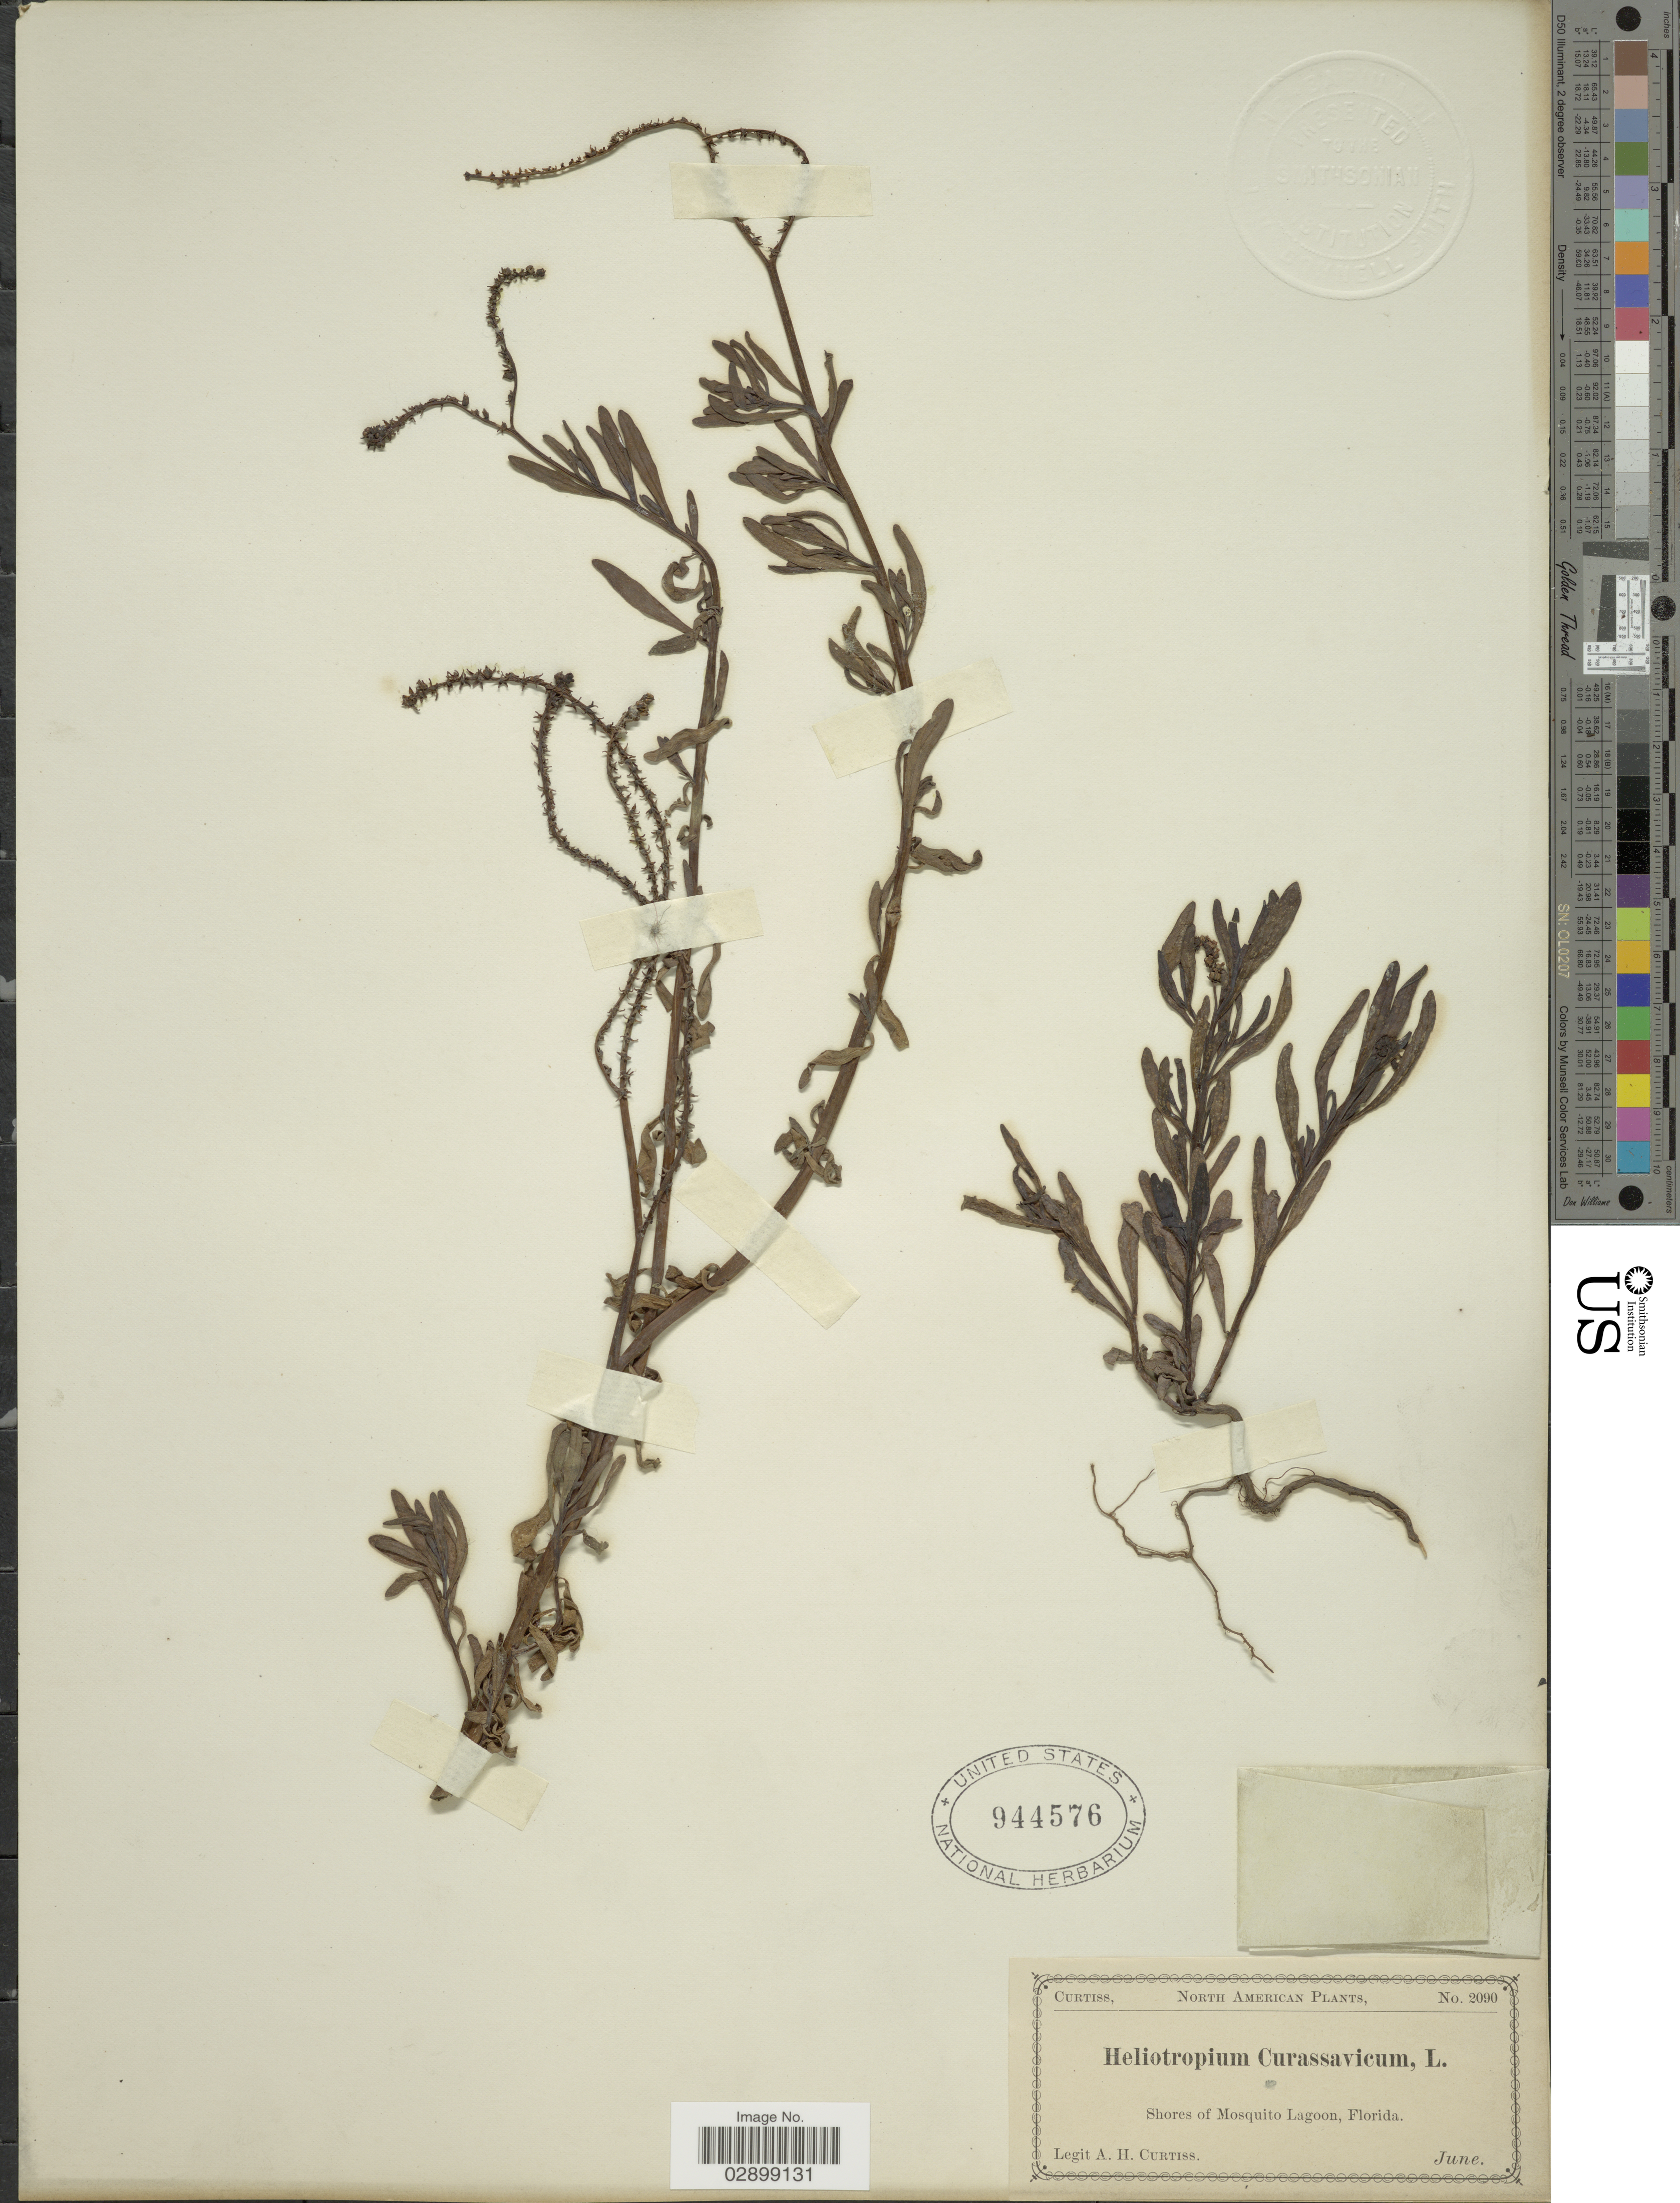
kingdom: Plantae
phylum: Tracheophyta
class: Magnoliopsida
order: Boraginales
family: Heliotropiaceae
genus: Heliotropium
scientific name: Heliotropium curassavicum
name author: L.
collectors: A. H. Curtiss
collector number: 2090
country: United States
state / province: Florida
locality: North American. Shores of Mosquito Lagoon.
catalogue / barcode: US 944576